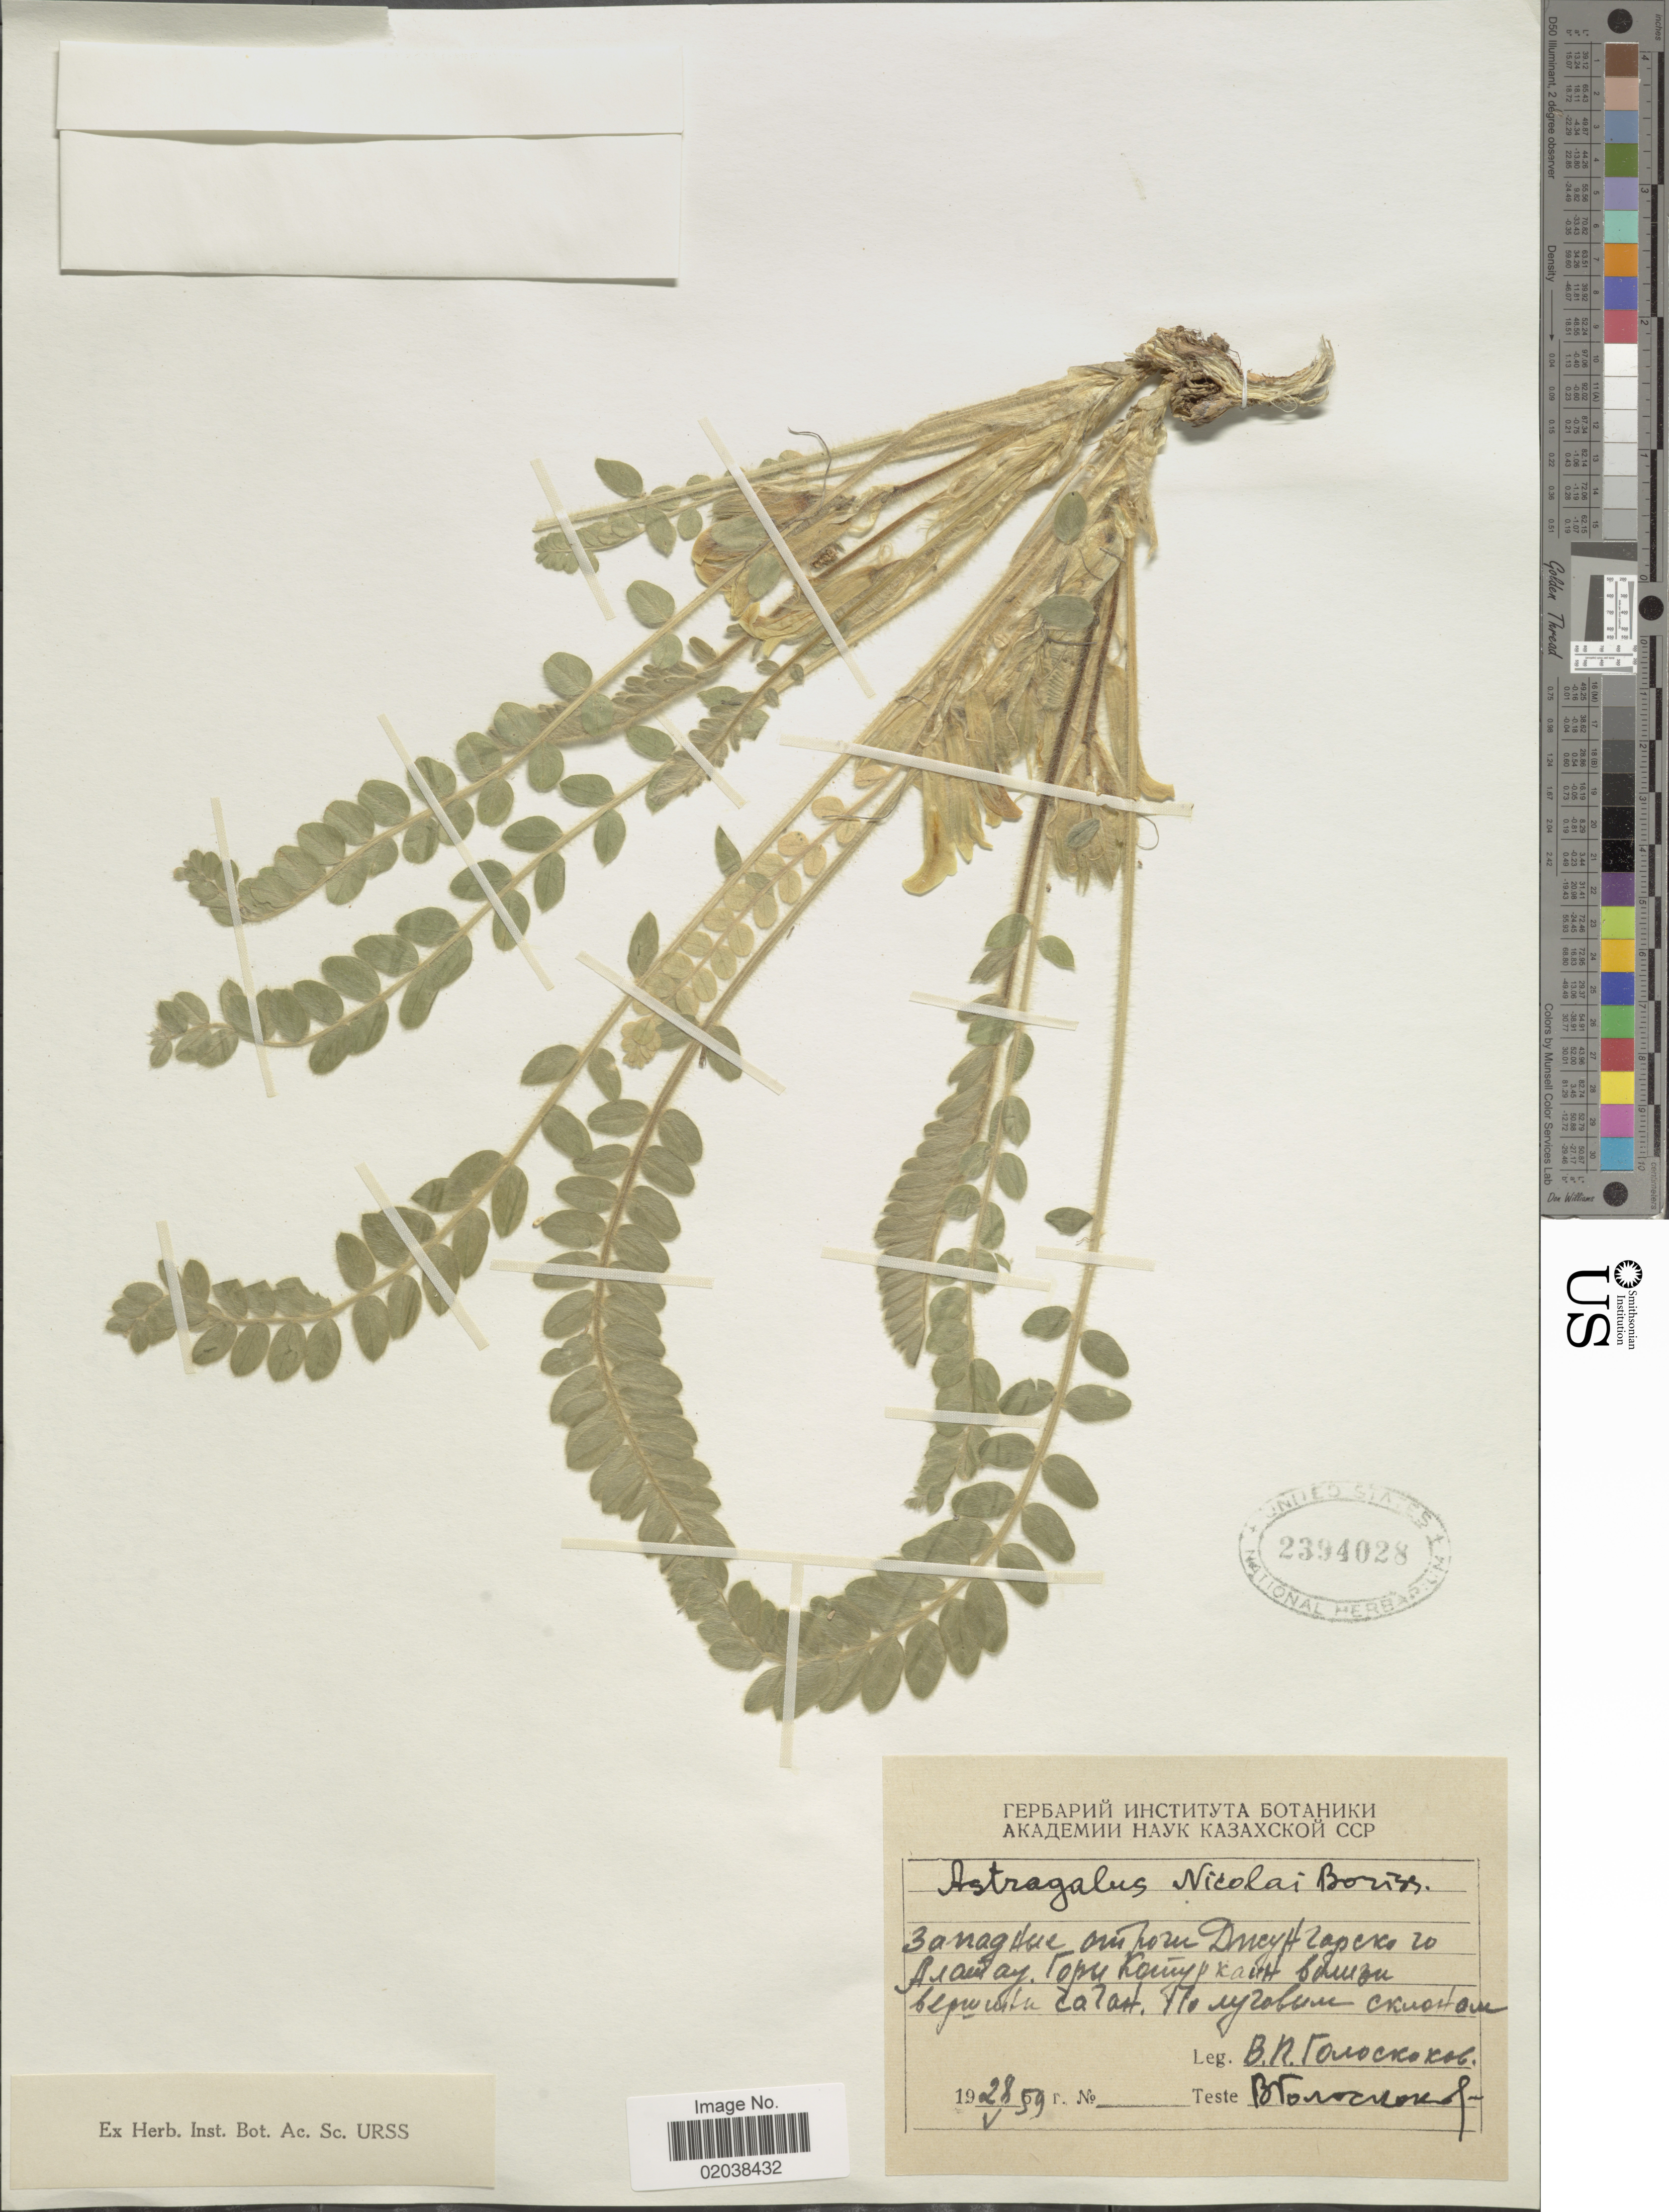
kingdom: Plantae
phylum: Tracheophyta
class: Magnoliopsida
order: Fabales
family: Fabaceae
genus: Astragalus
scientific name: Astragalus nicolai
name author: Boriss.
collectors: V. P. Goloskokov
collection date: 1959-05-28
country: Kazakhstan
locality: W of Dzungarian Alatau, near Chagan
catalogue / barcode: US 2394028